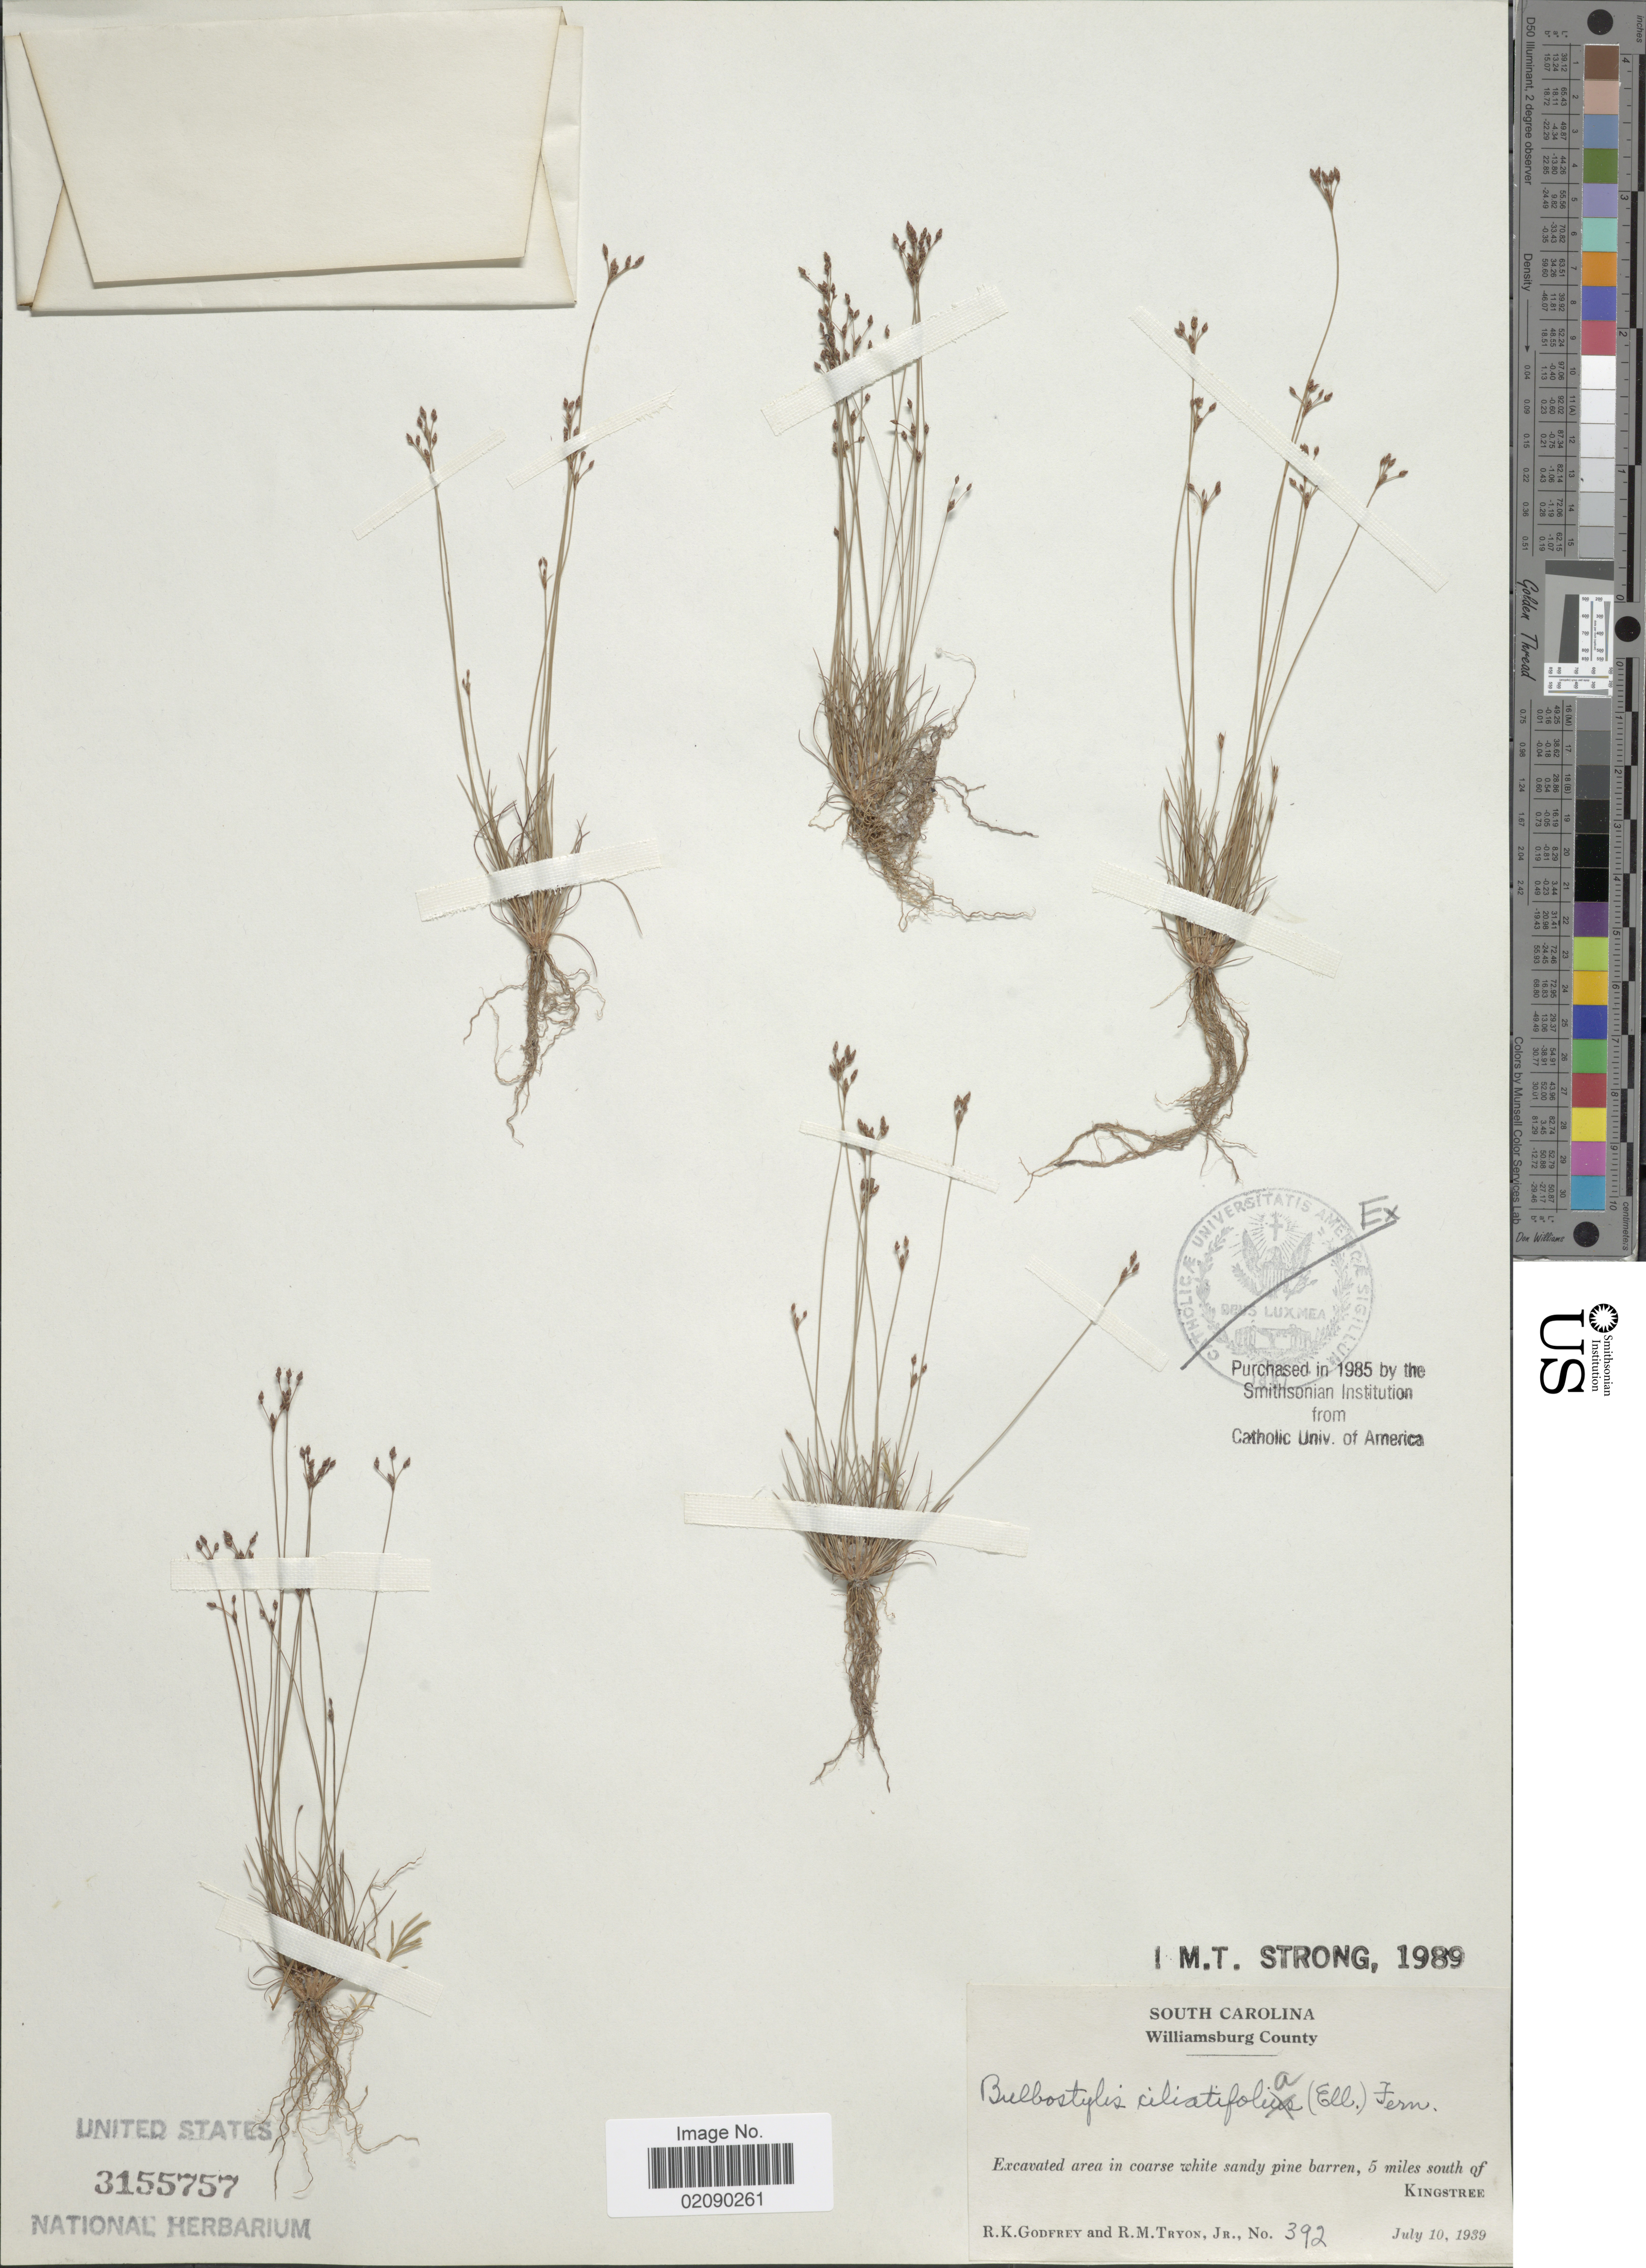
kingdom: Plantae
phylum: Tracheophyta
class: Liliopsida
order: Poales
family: Cyperaceae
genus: Bulbostylis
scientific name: Bulbostylis ciliatifolia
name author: (Elliott) Fernald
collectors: R. K. Godfrey & R. M. Tryon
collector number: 392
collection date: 1939-07-10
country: United States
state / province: South Carolina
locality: Williamsburg County. 5 miles south of Kingstree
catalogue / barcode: US 3155757